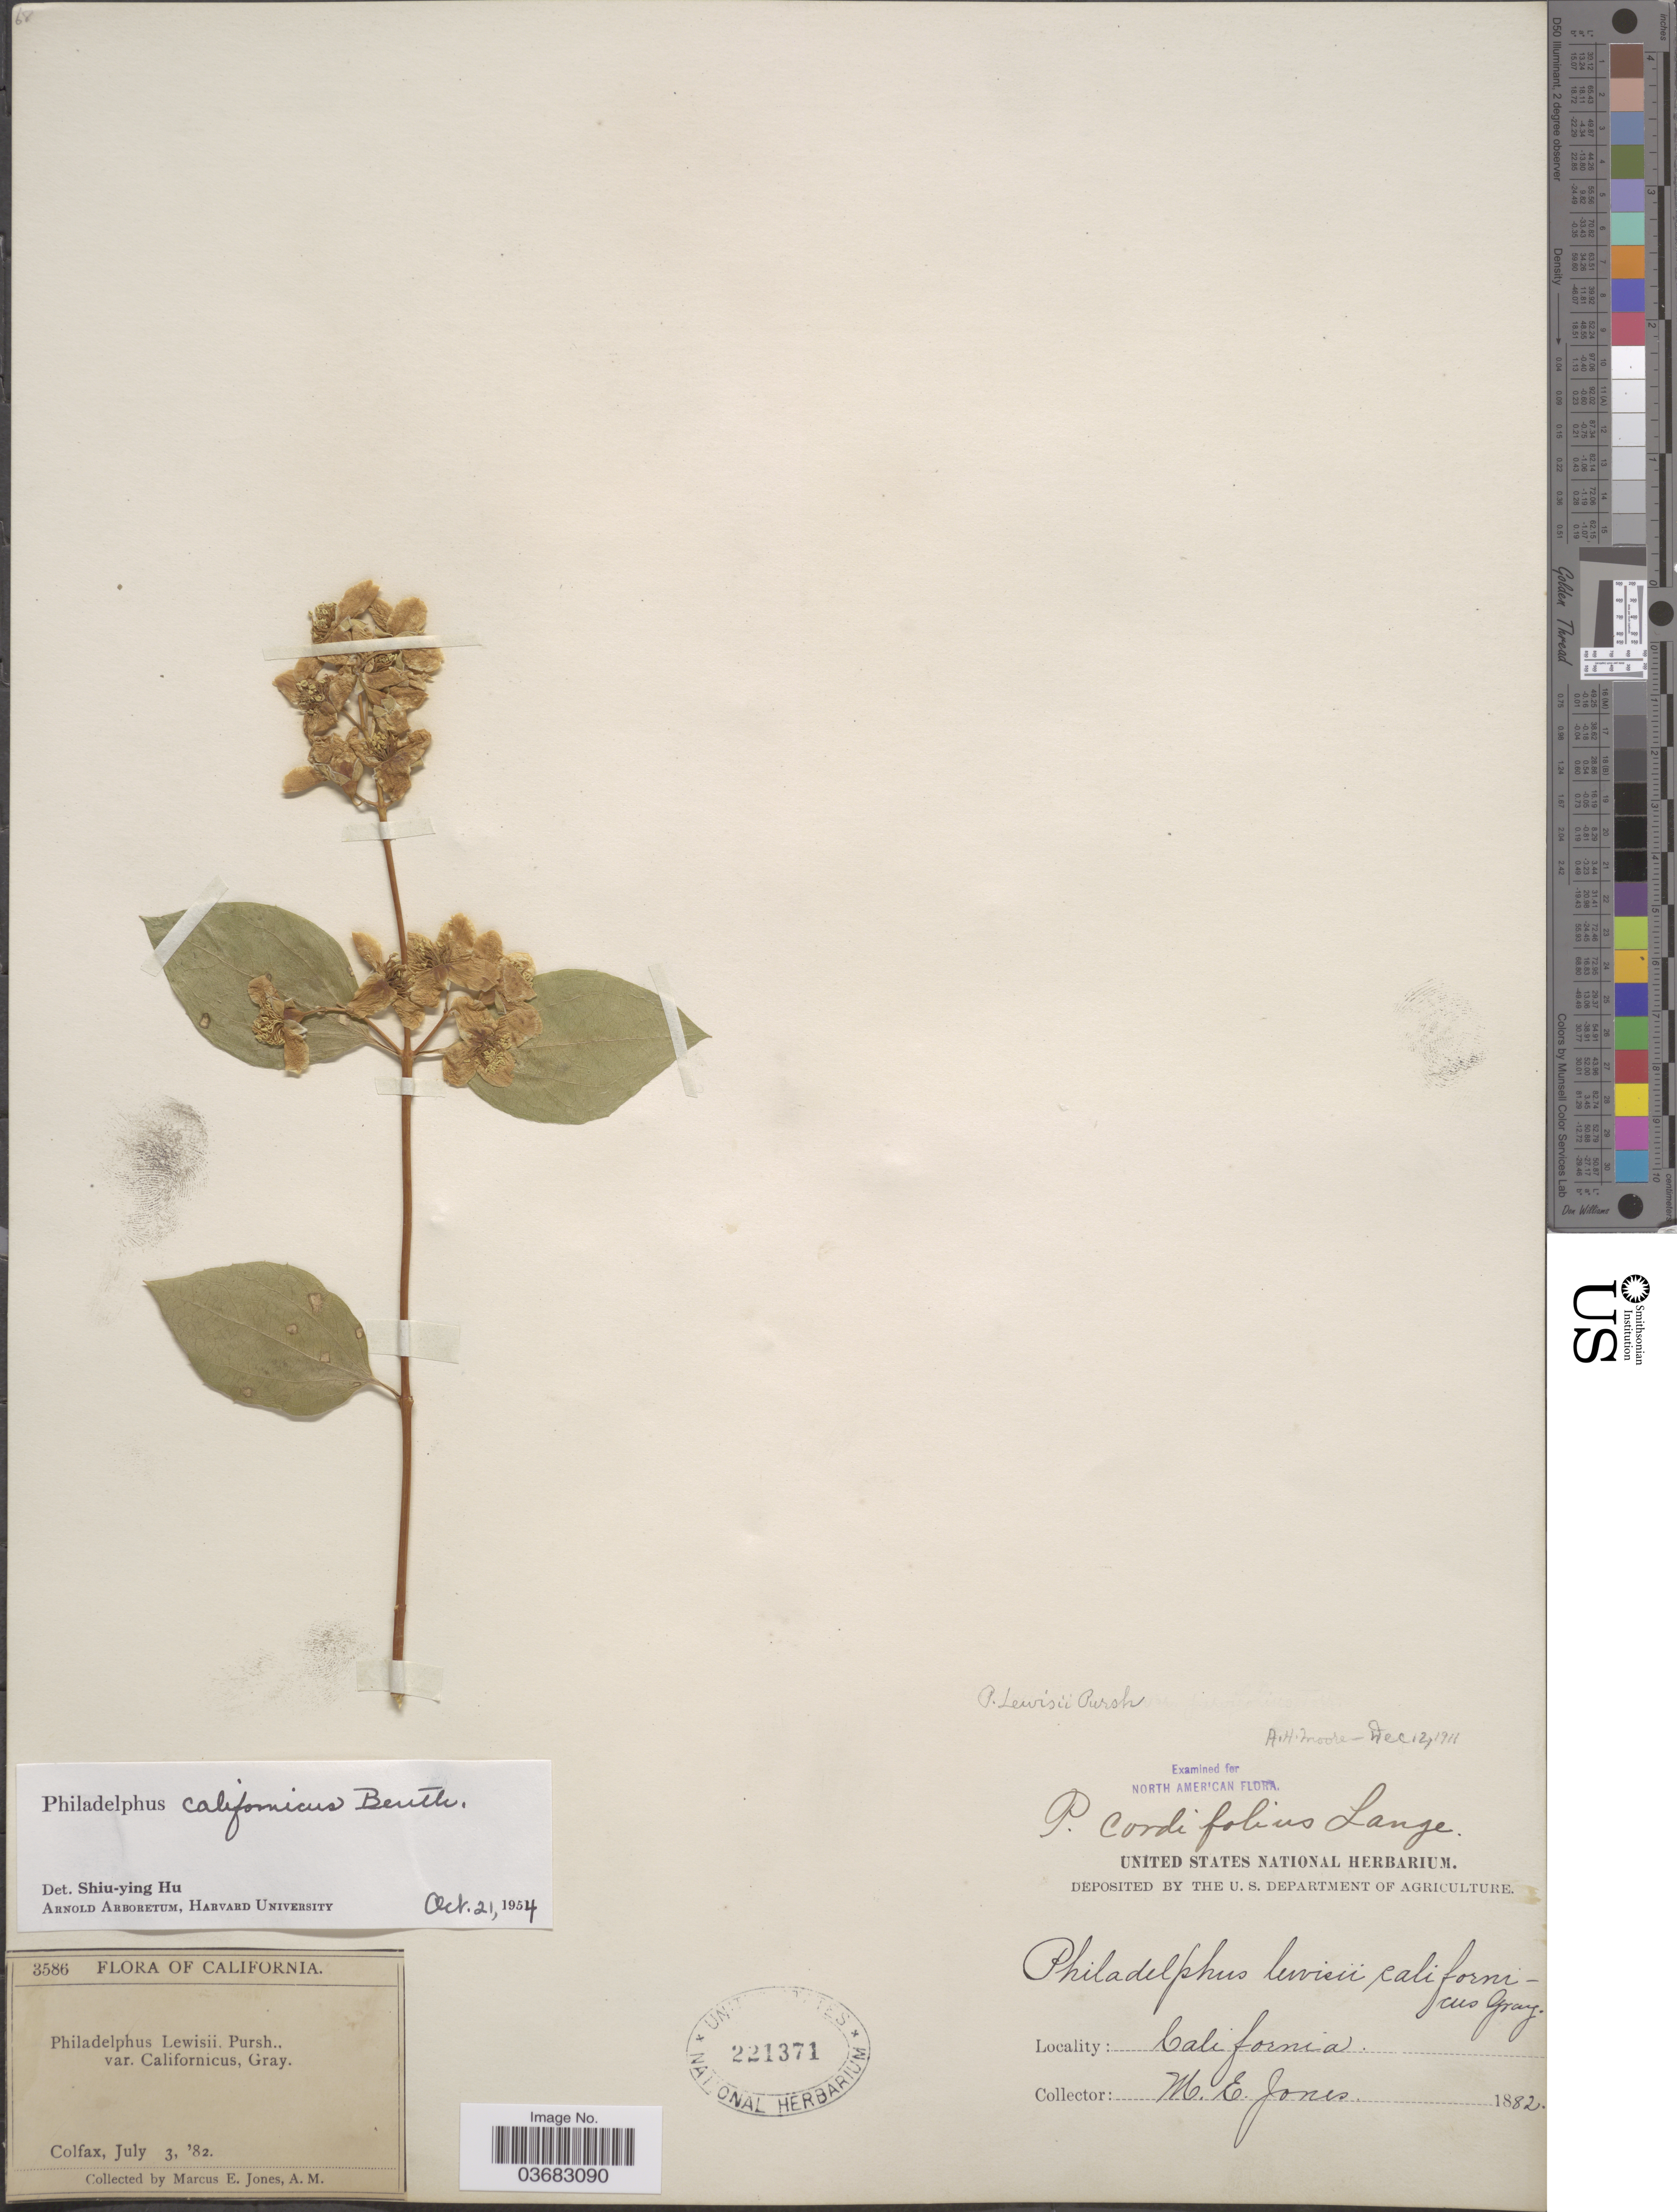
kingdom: Plantae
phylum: Tracheophyta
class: Magnoliopsida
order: Cornales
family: Hydrangeaceae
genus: Philadelphus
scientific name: Philadelphus californicus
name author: Benth.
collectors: M. E. Jones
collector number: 3586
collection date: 1882-07-03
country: United States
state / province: California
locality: Colfax.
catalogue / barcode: US 221371